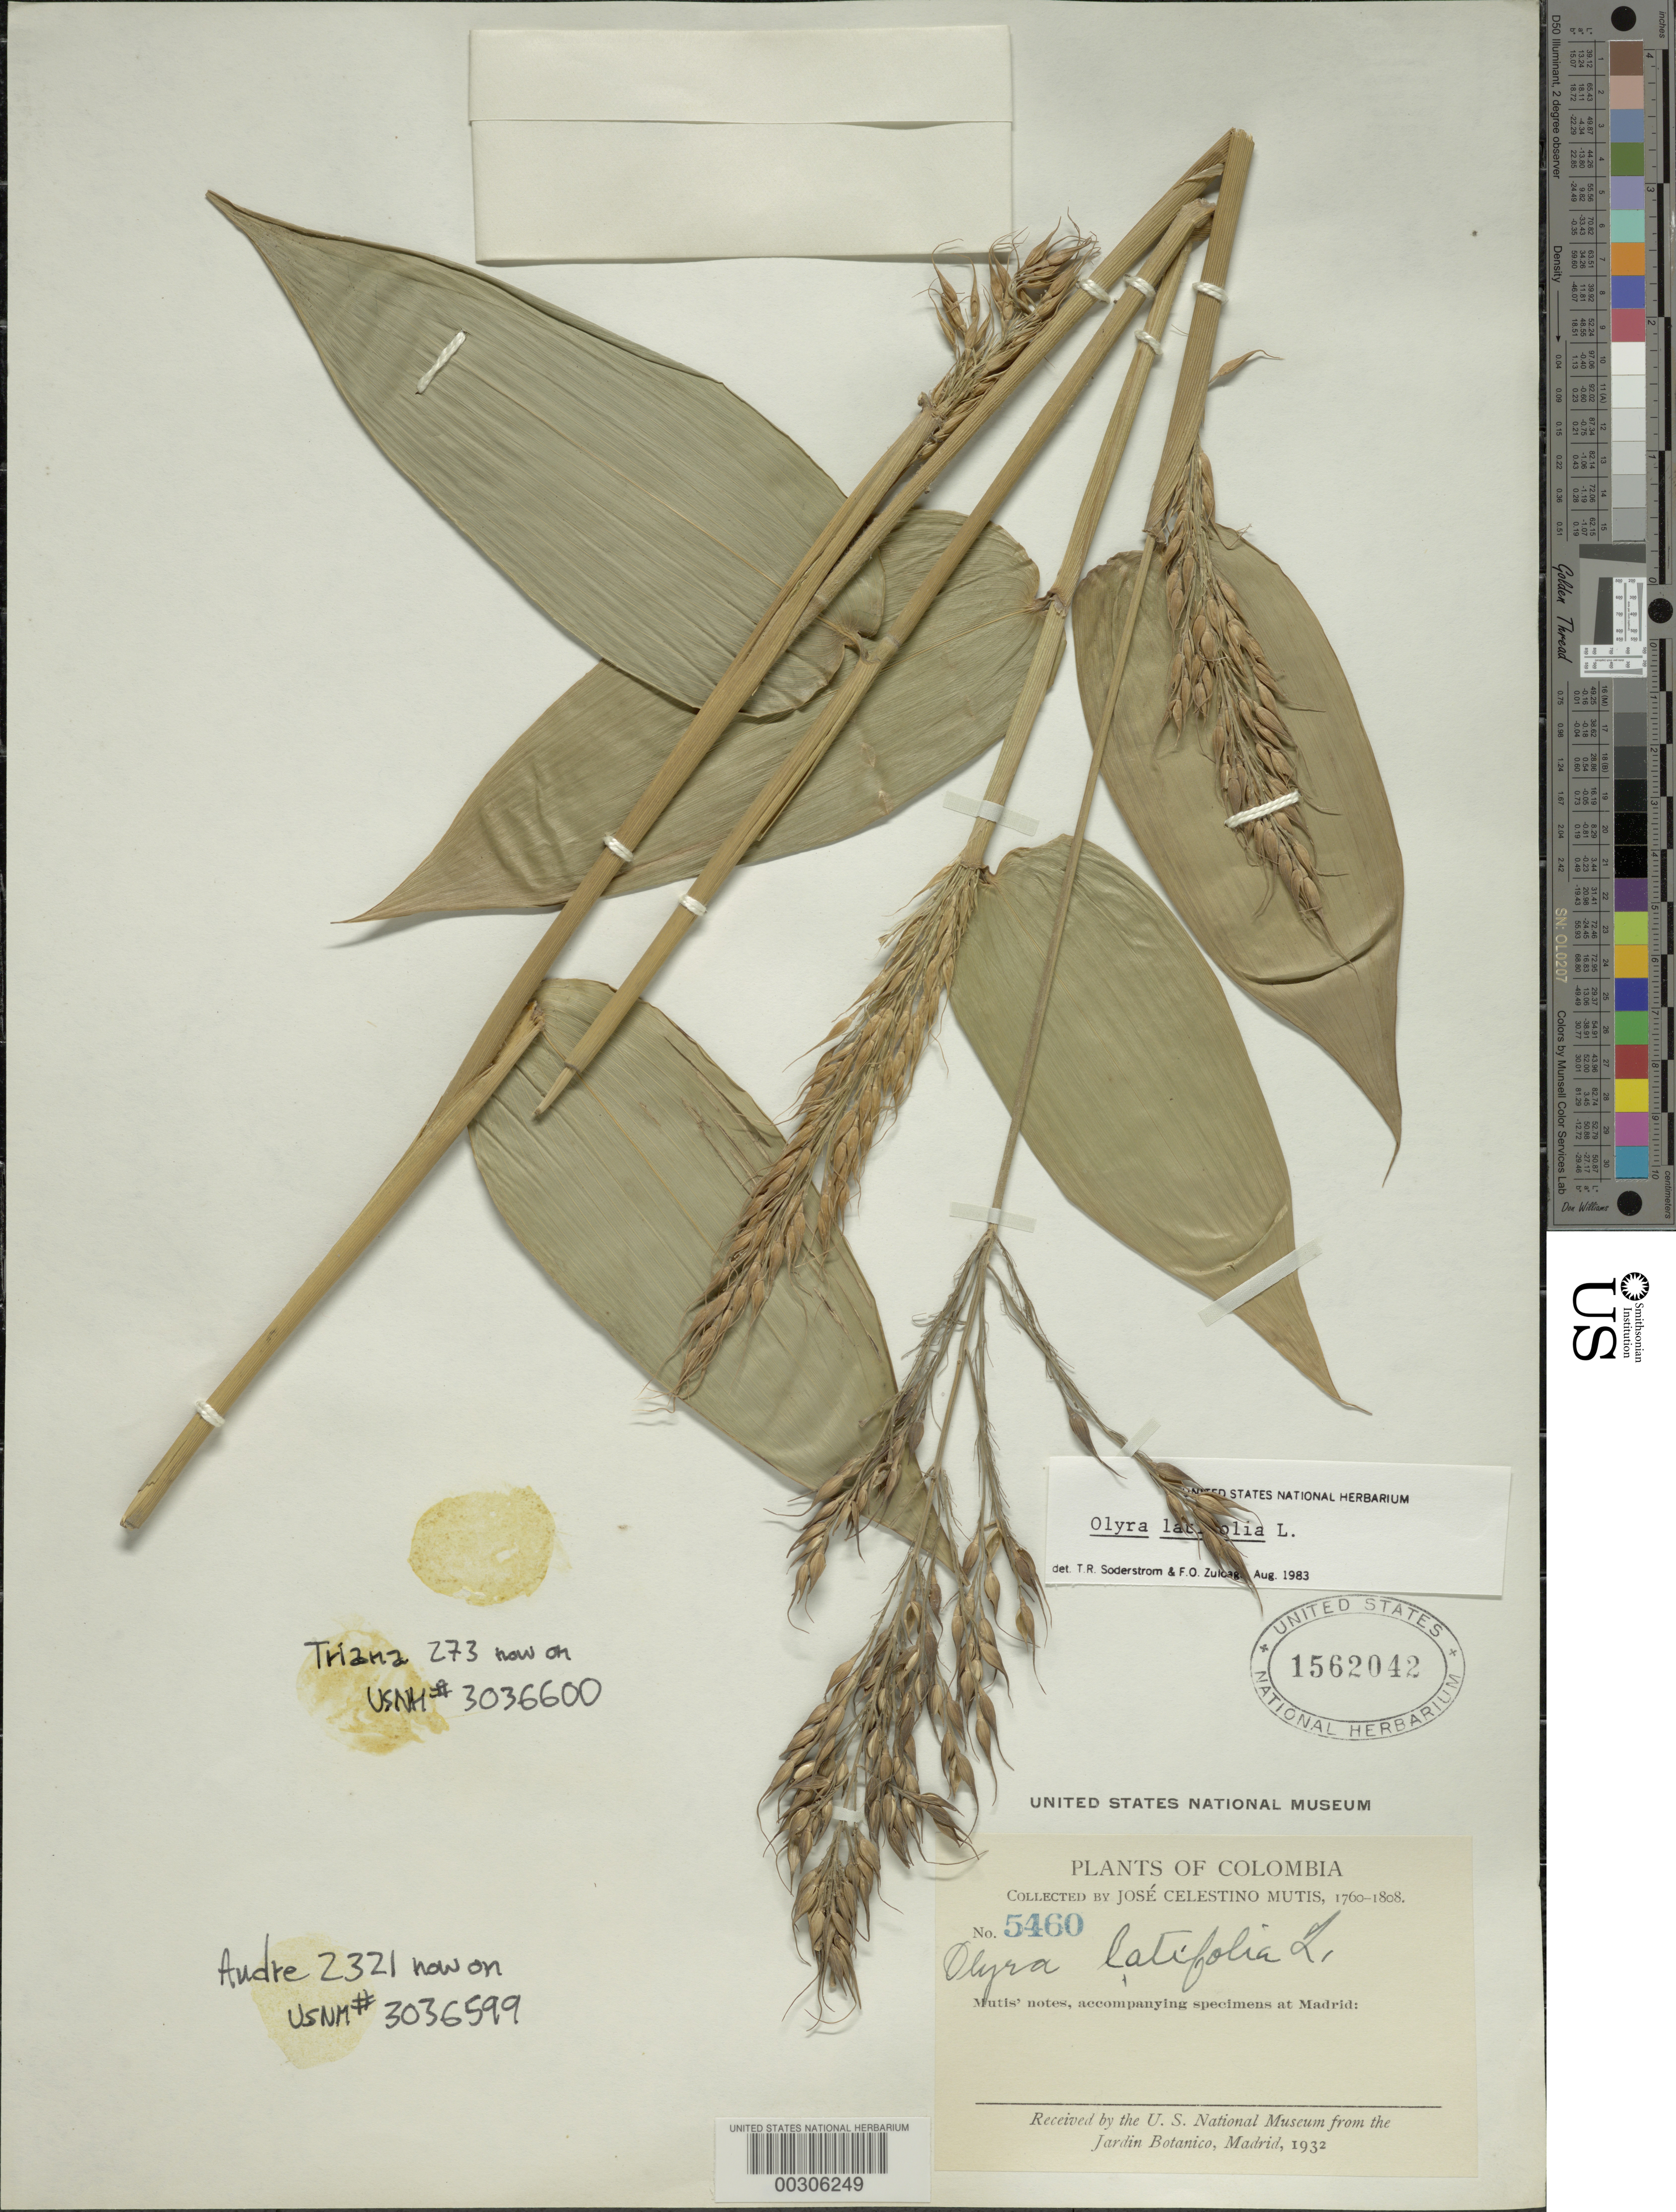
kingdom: Plantae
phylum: Tracheophyta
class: Liliopsida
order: Poales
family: Poaceae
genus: Olyra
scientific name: Olyra latifolia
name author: L.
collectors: J. C. B. Mutis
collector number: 5460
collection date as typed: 1760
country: Colombia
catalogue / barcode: US 1562042